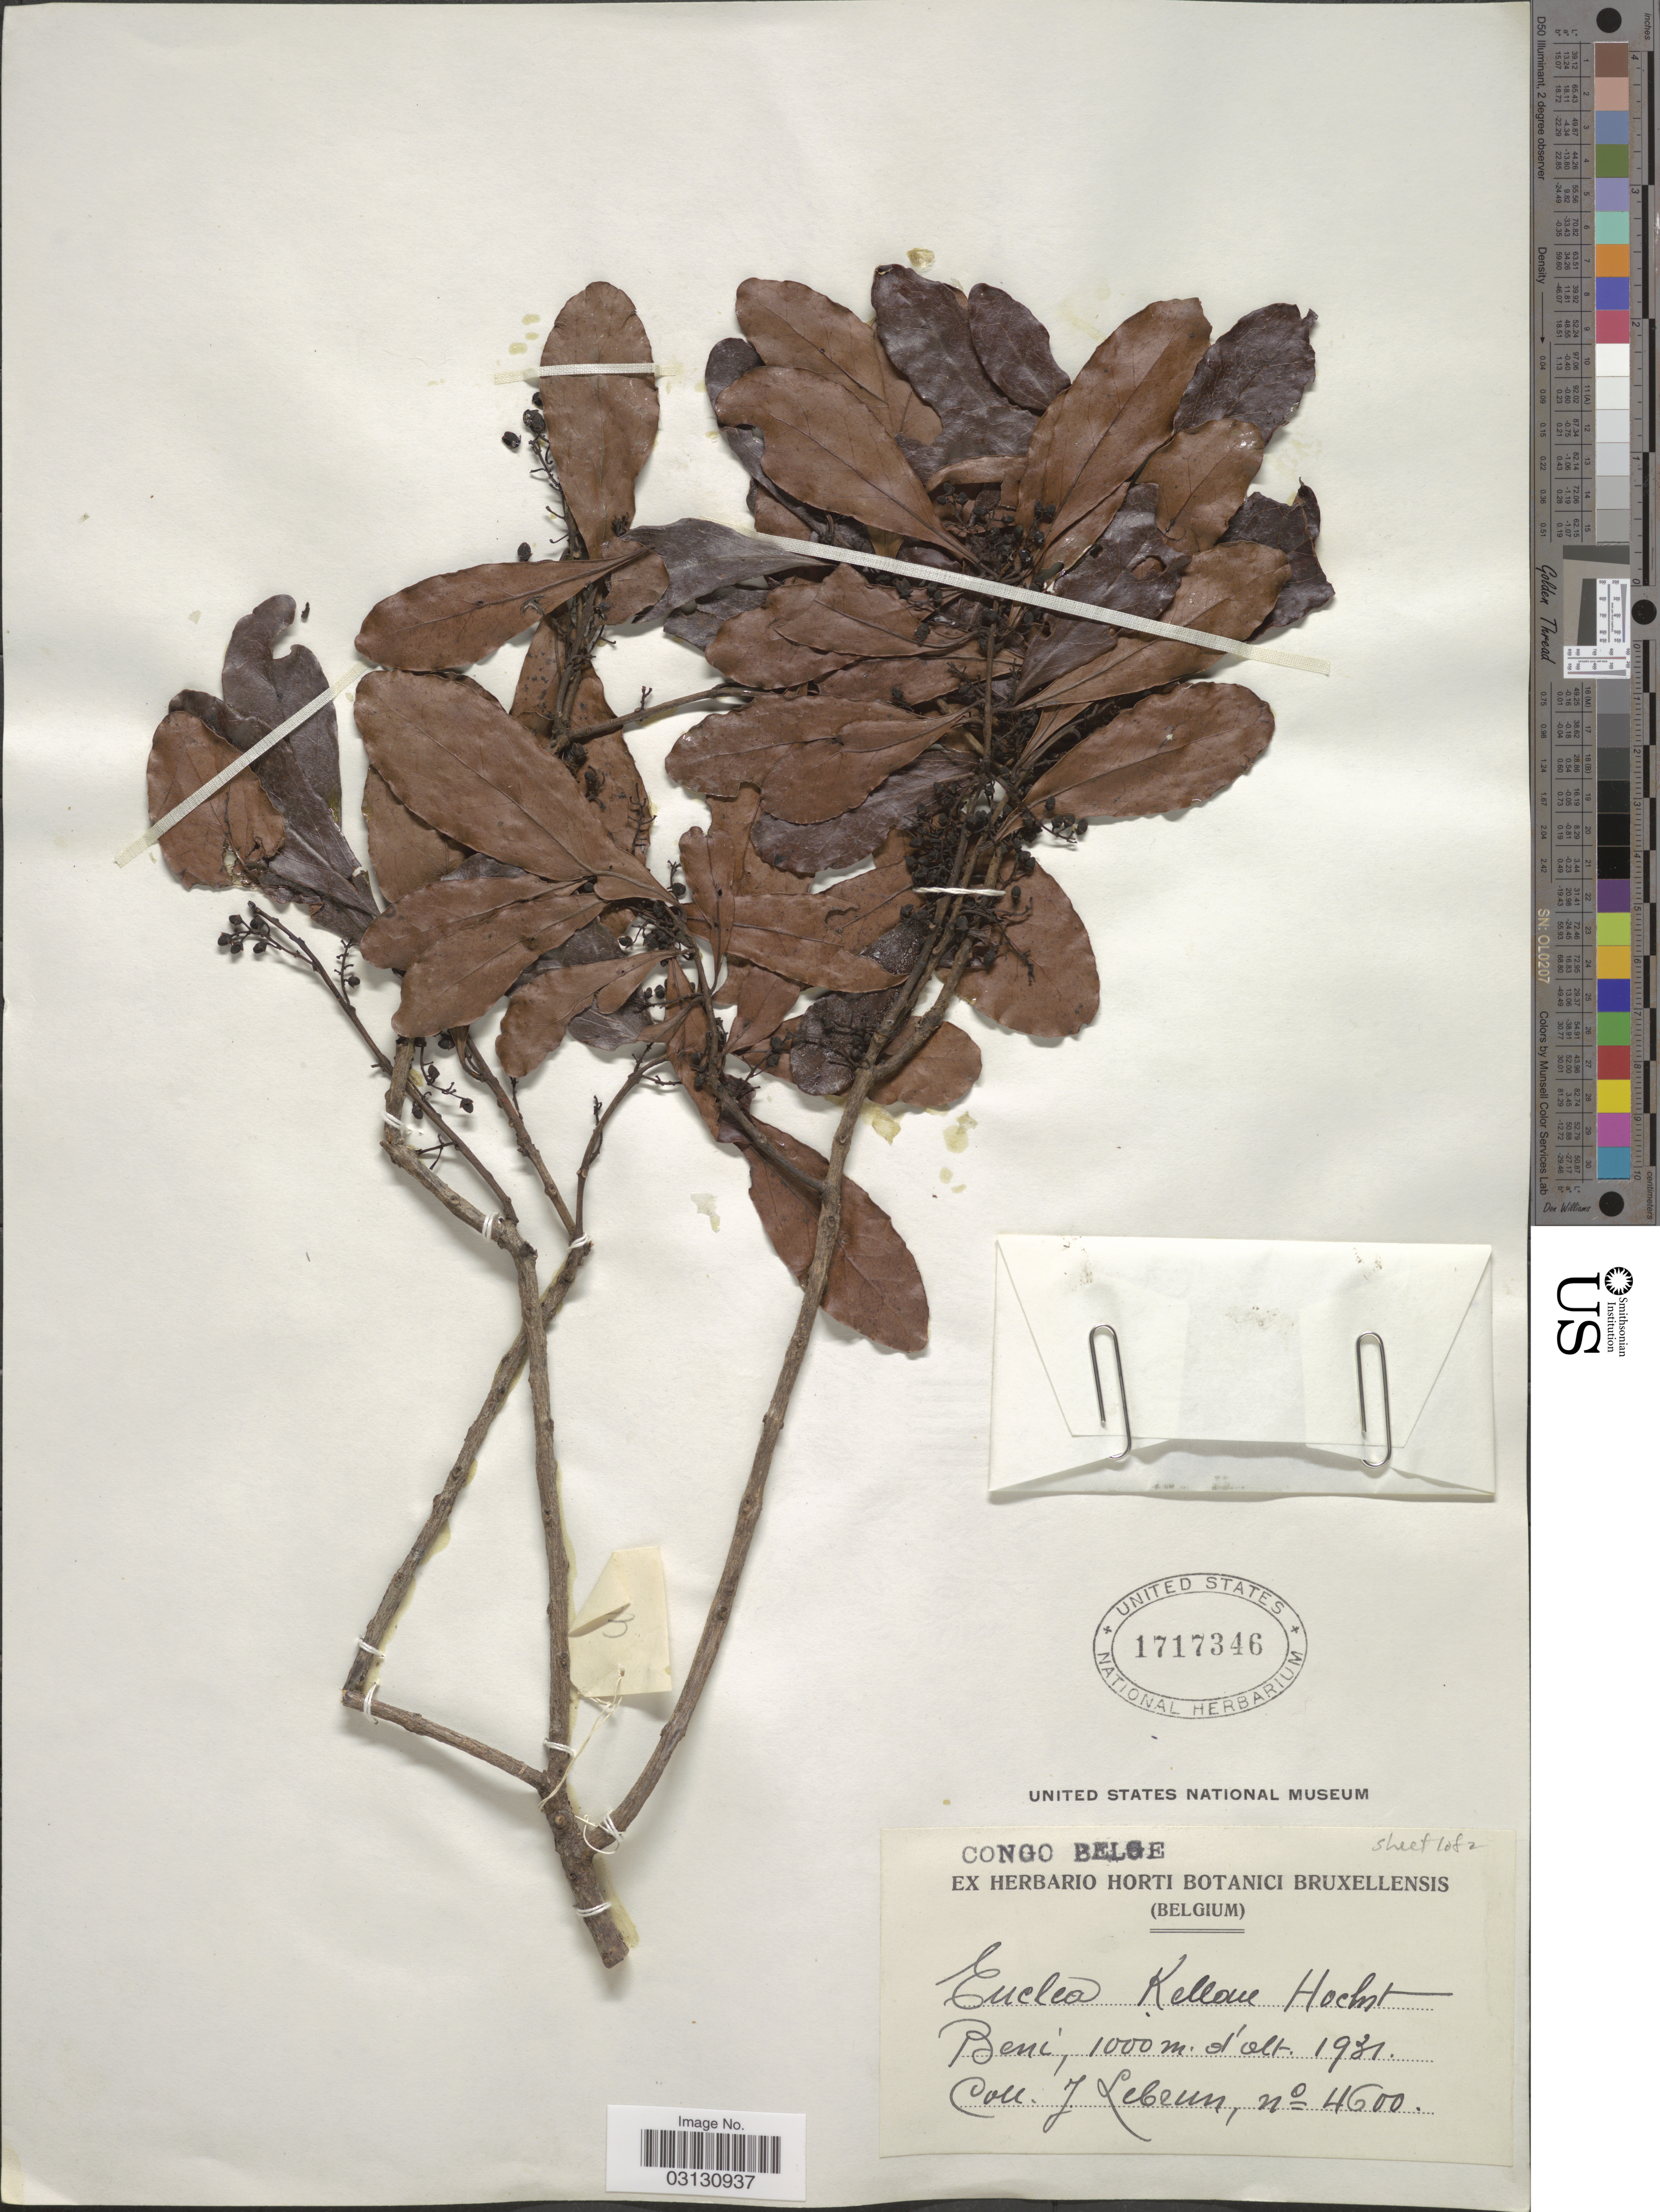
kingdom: Plantae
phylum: Tracheophyta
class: Magnoliopsida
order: Ericales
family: Ebenaceae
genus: Euclea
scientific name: Euclea kellau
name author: Hochst.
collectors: J. A. Lebrun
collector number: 4600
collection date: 1931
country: Congo, Democratic Republic of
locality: Congo Belge, Beni.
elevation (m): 1000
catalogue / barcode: US 1717346